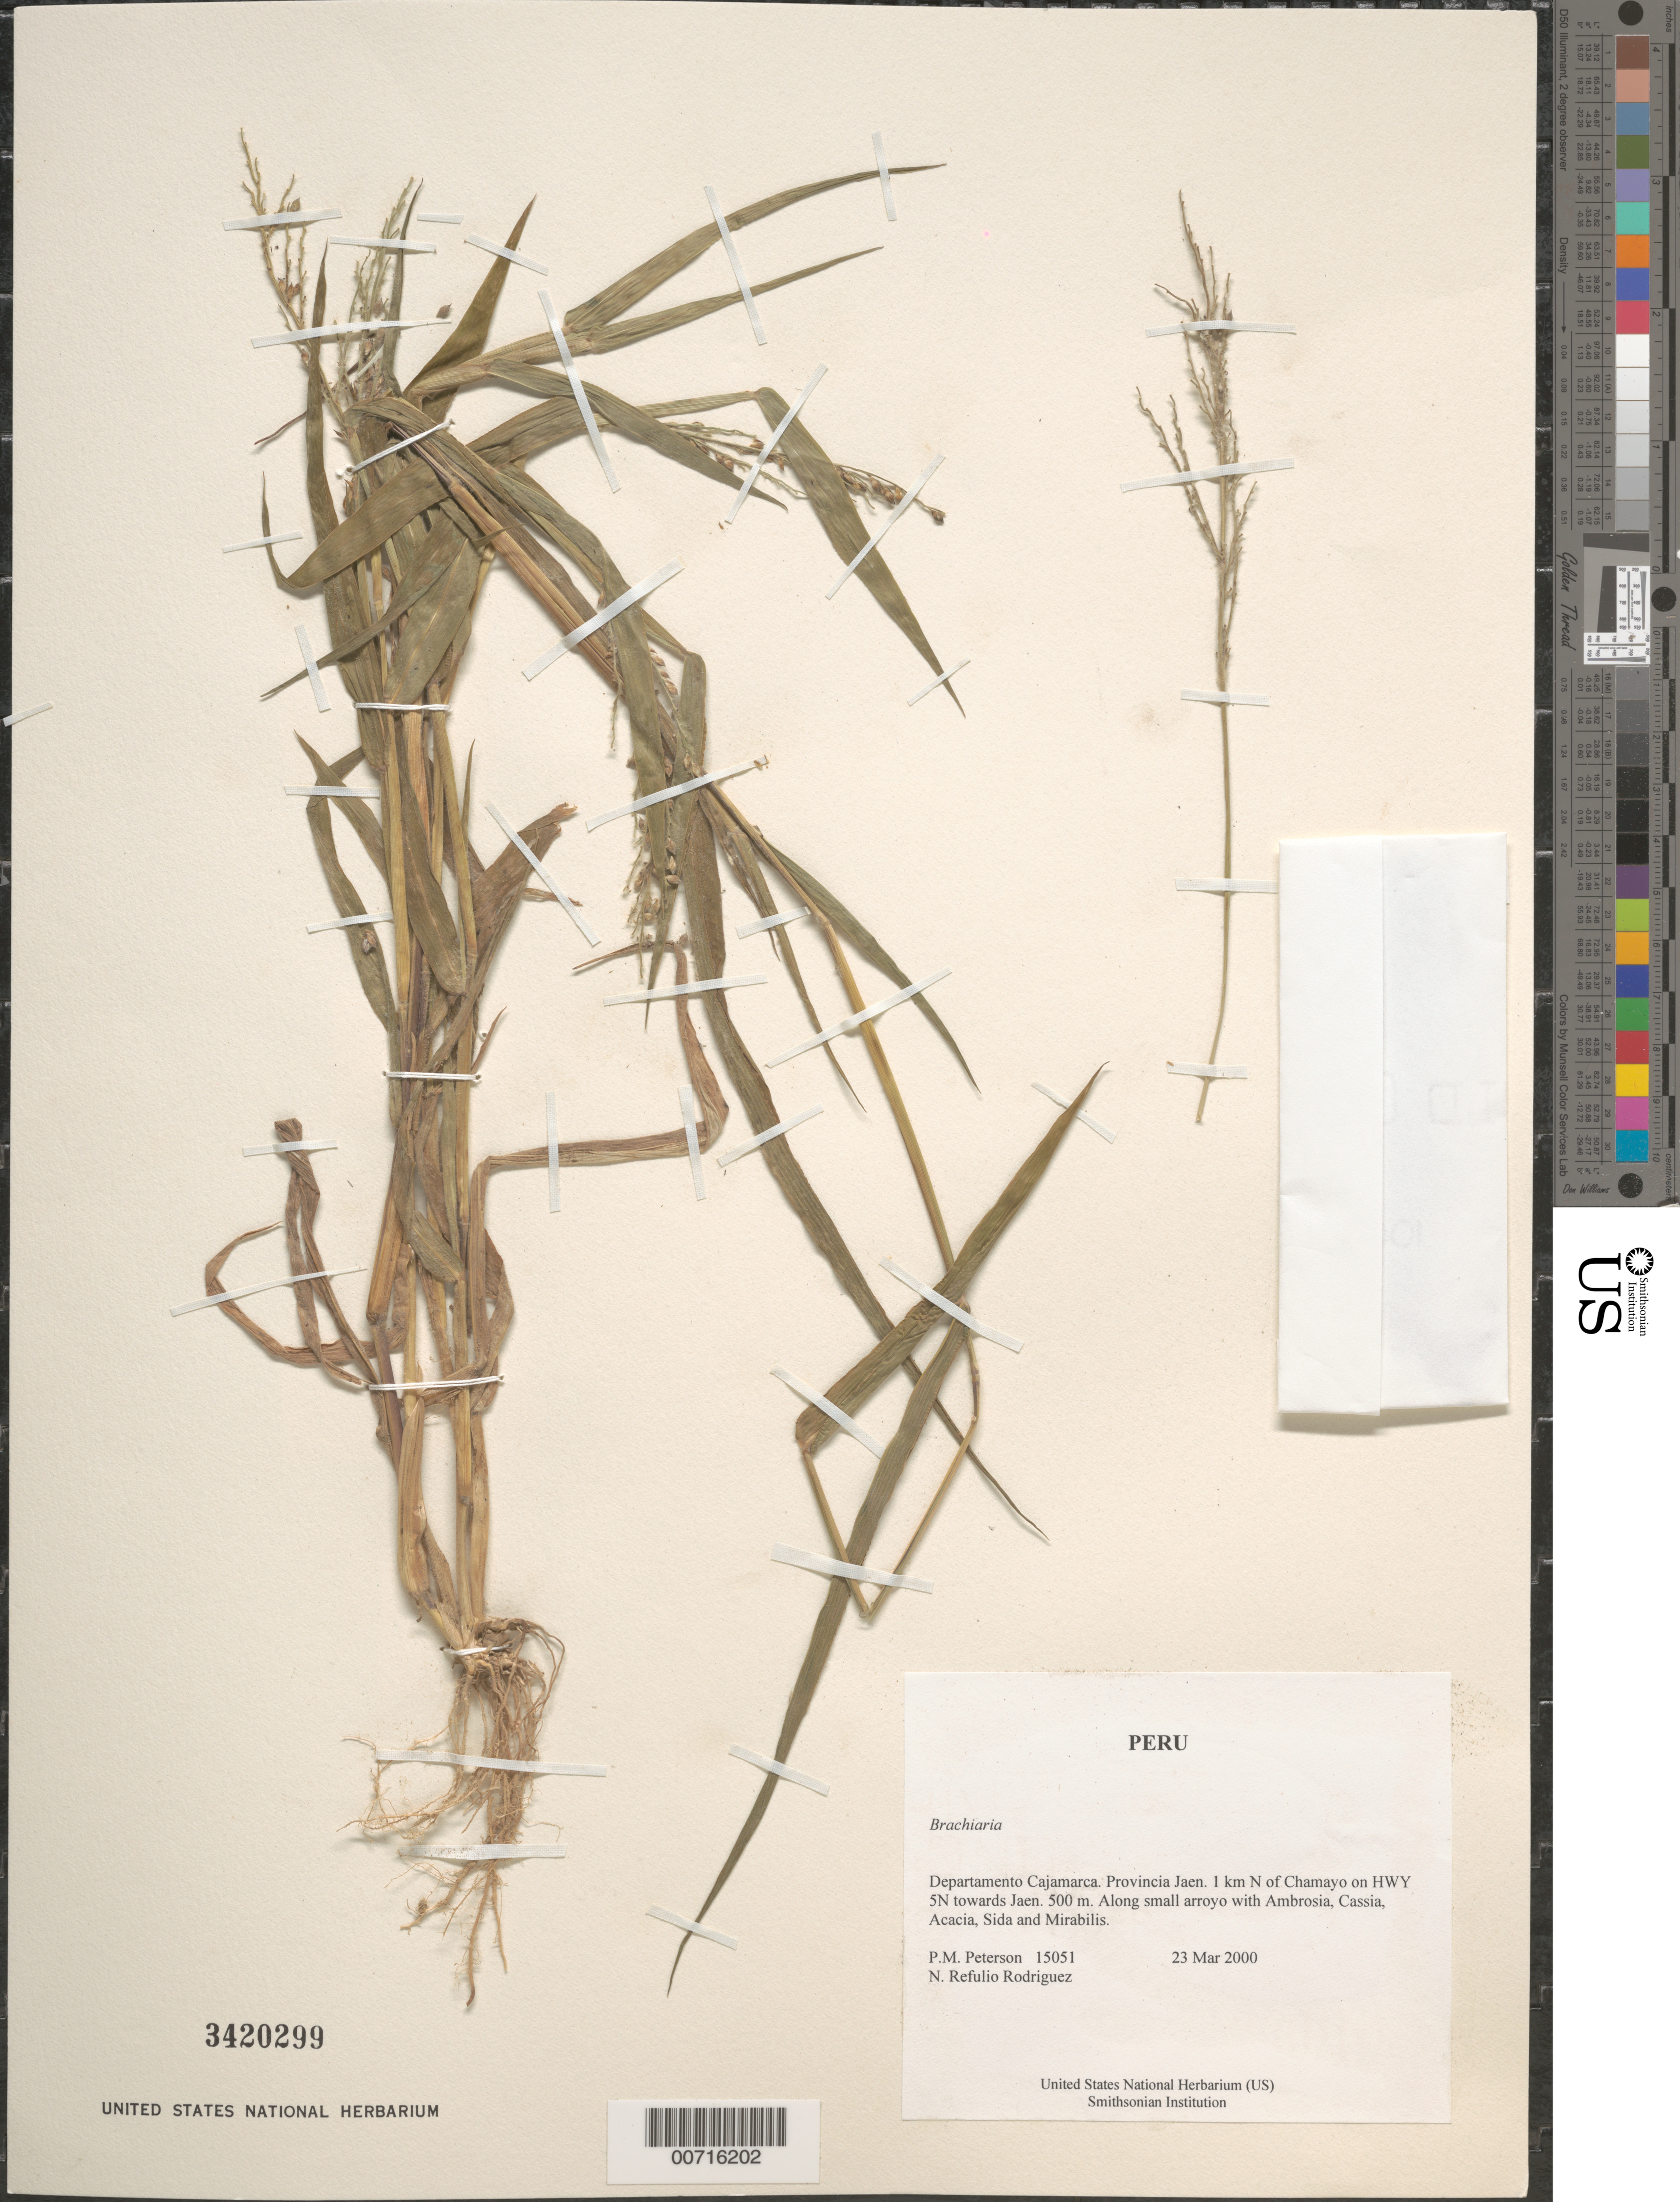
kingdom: Plantae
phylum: Tracheophyta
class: Liliopsida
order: Poales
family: Poaceae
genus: Brachiaria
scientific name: Brachiaria sp.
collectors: P. M. Peterson & N. Refulio-Rodríguez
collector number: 15051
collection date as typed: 23 Mar 2000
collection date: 2000-03-23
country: Peru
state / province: Cajamarca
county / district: Jaén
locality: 1 km N of Chamayo on HWY 5N towards Jaen.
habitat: Along small arroyo with Ambrosia, Cassia, Acacia, Sida and Mirabilis.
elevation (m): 500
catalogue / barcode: US 3420299